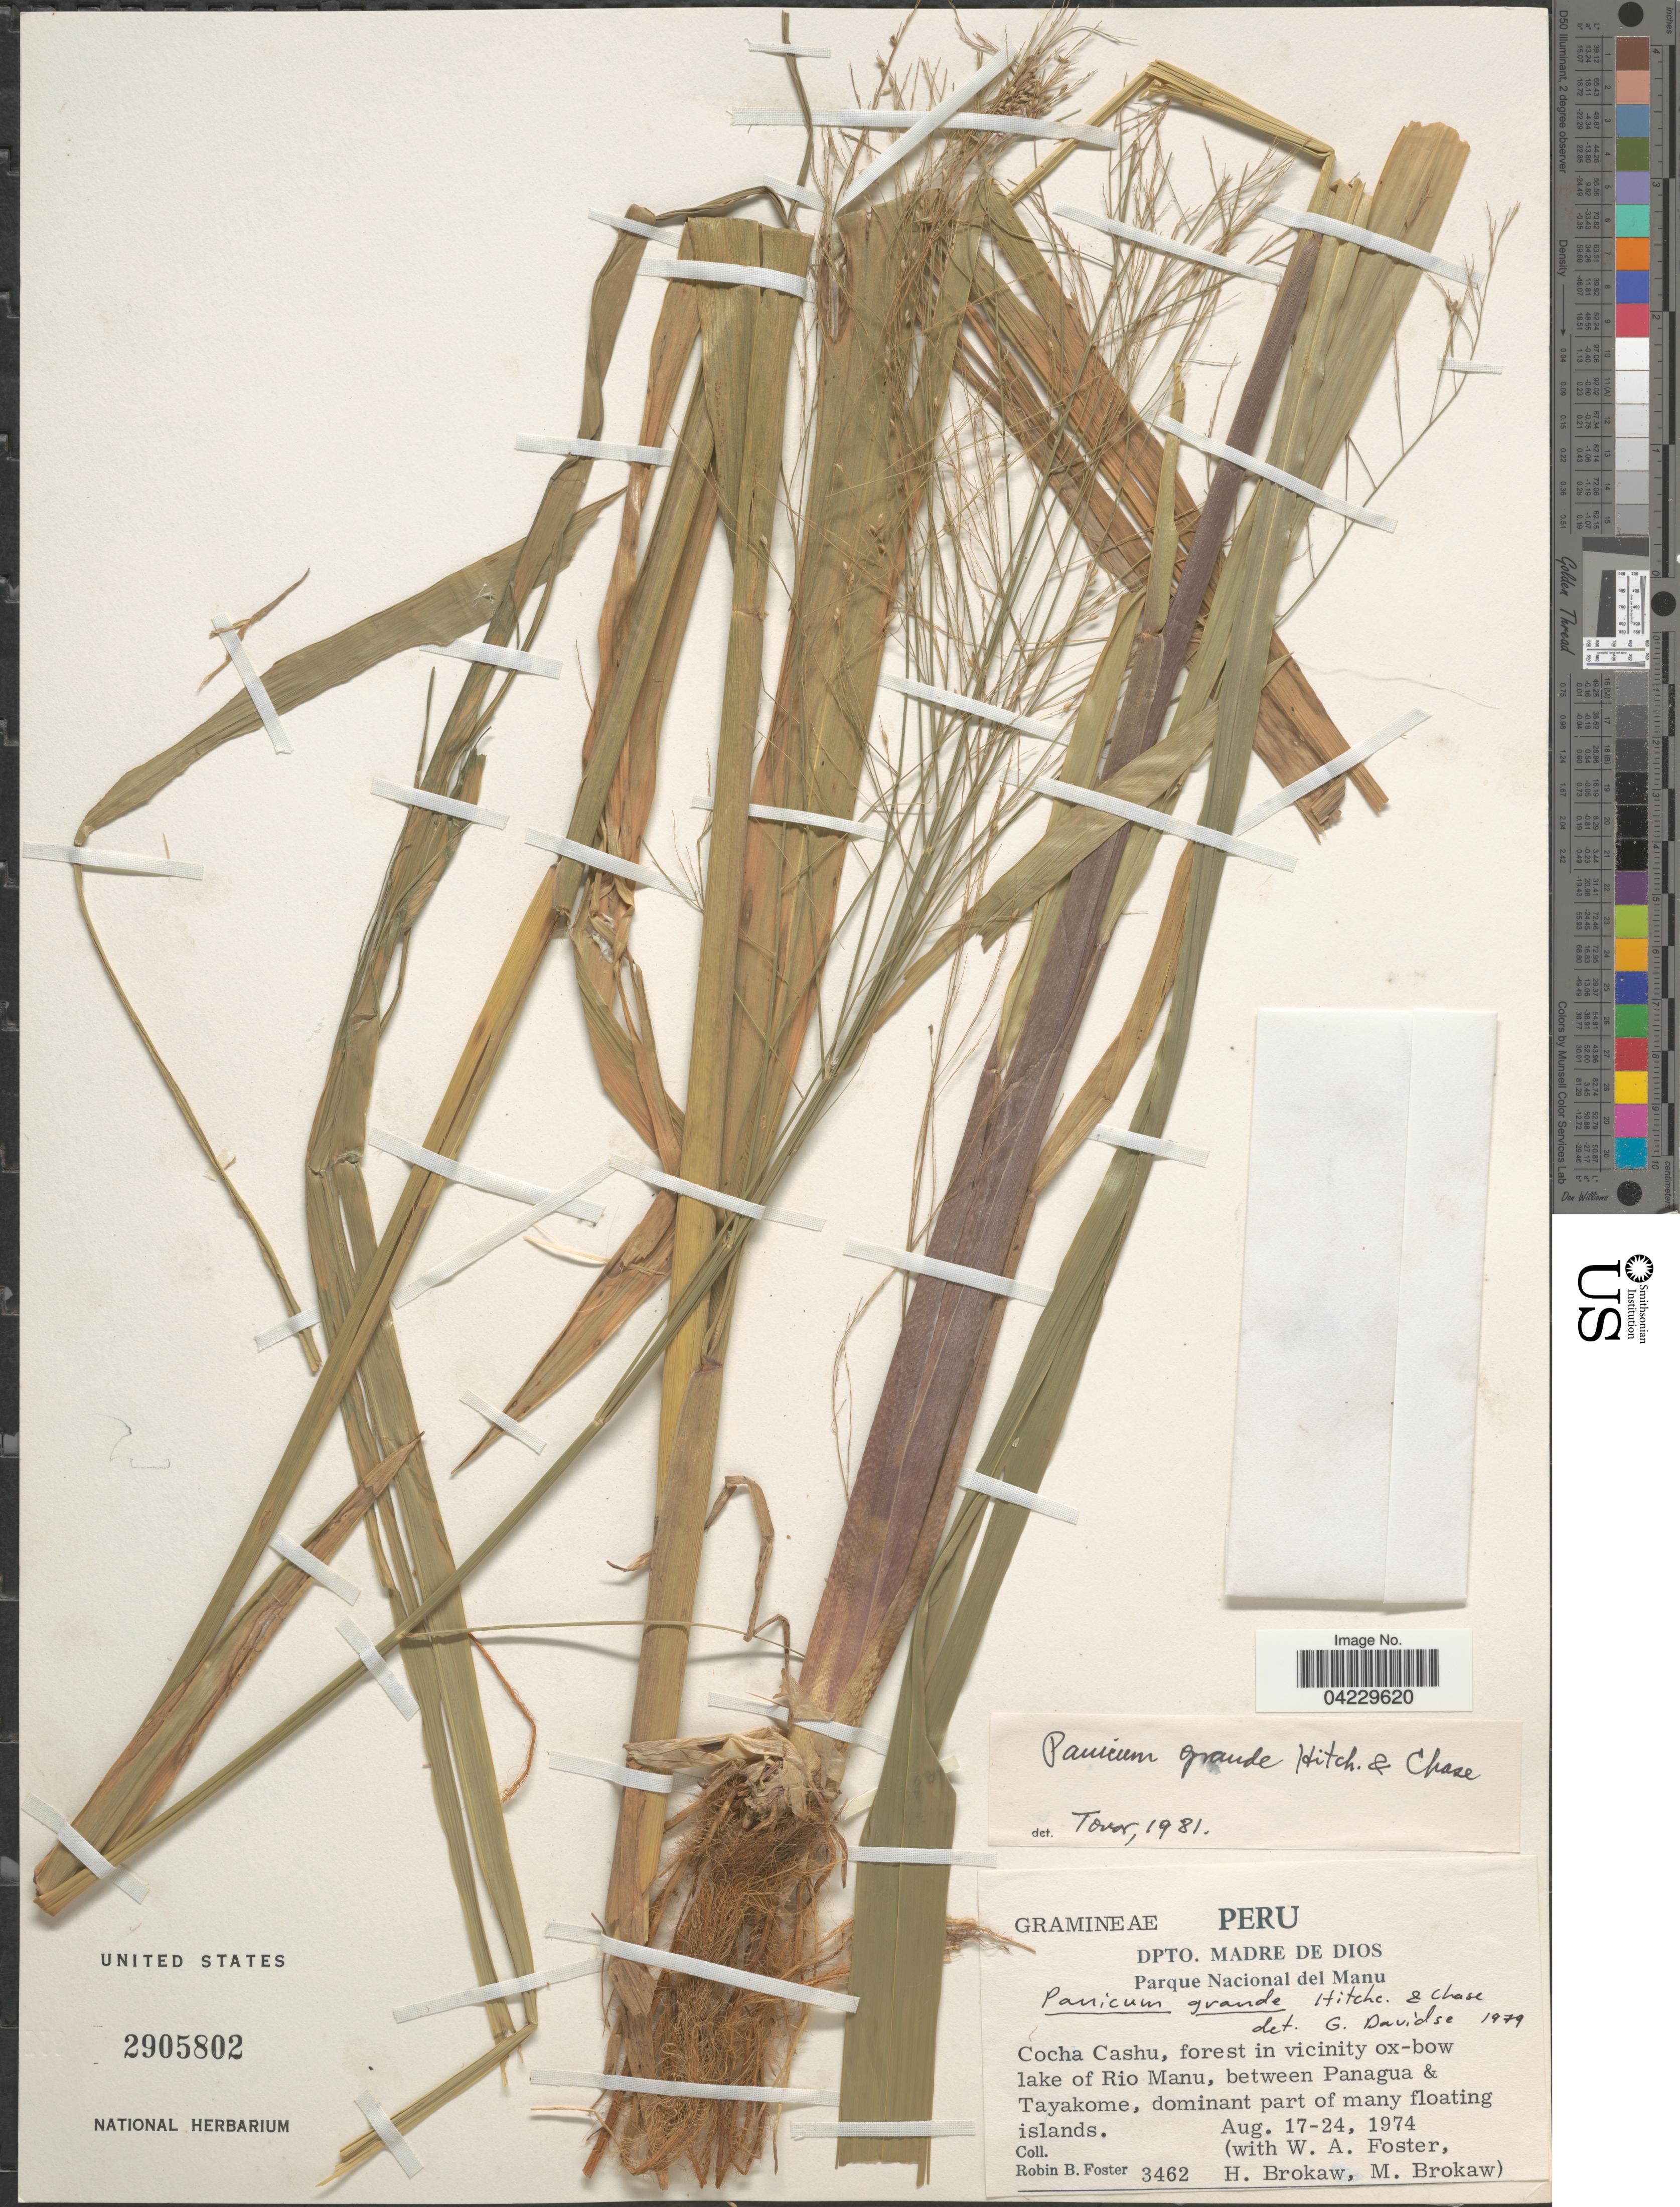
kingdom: Plantae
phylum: Tracheophyta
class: Liliopsida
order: Poales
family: Poaceae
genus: Hymenachne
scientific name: Hymenachne grandis ined. prp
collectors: R. B. Foster, W. Foster, H. Brokaw & M. Brokaw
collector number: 3462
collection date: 1974-08-17/1974-08-24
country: Peru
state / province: Madre de Dios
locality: Dpto. Madre de Dios. Parque Nacional del Manu. Cocha Cashu, forest in vicinity ox-bow lake of Rio Manu, between Panagua & Tayakome.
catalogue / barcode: US 2905802